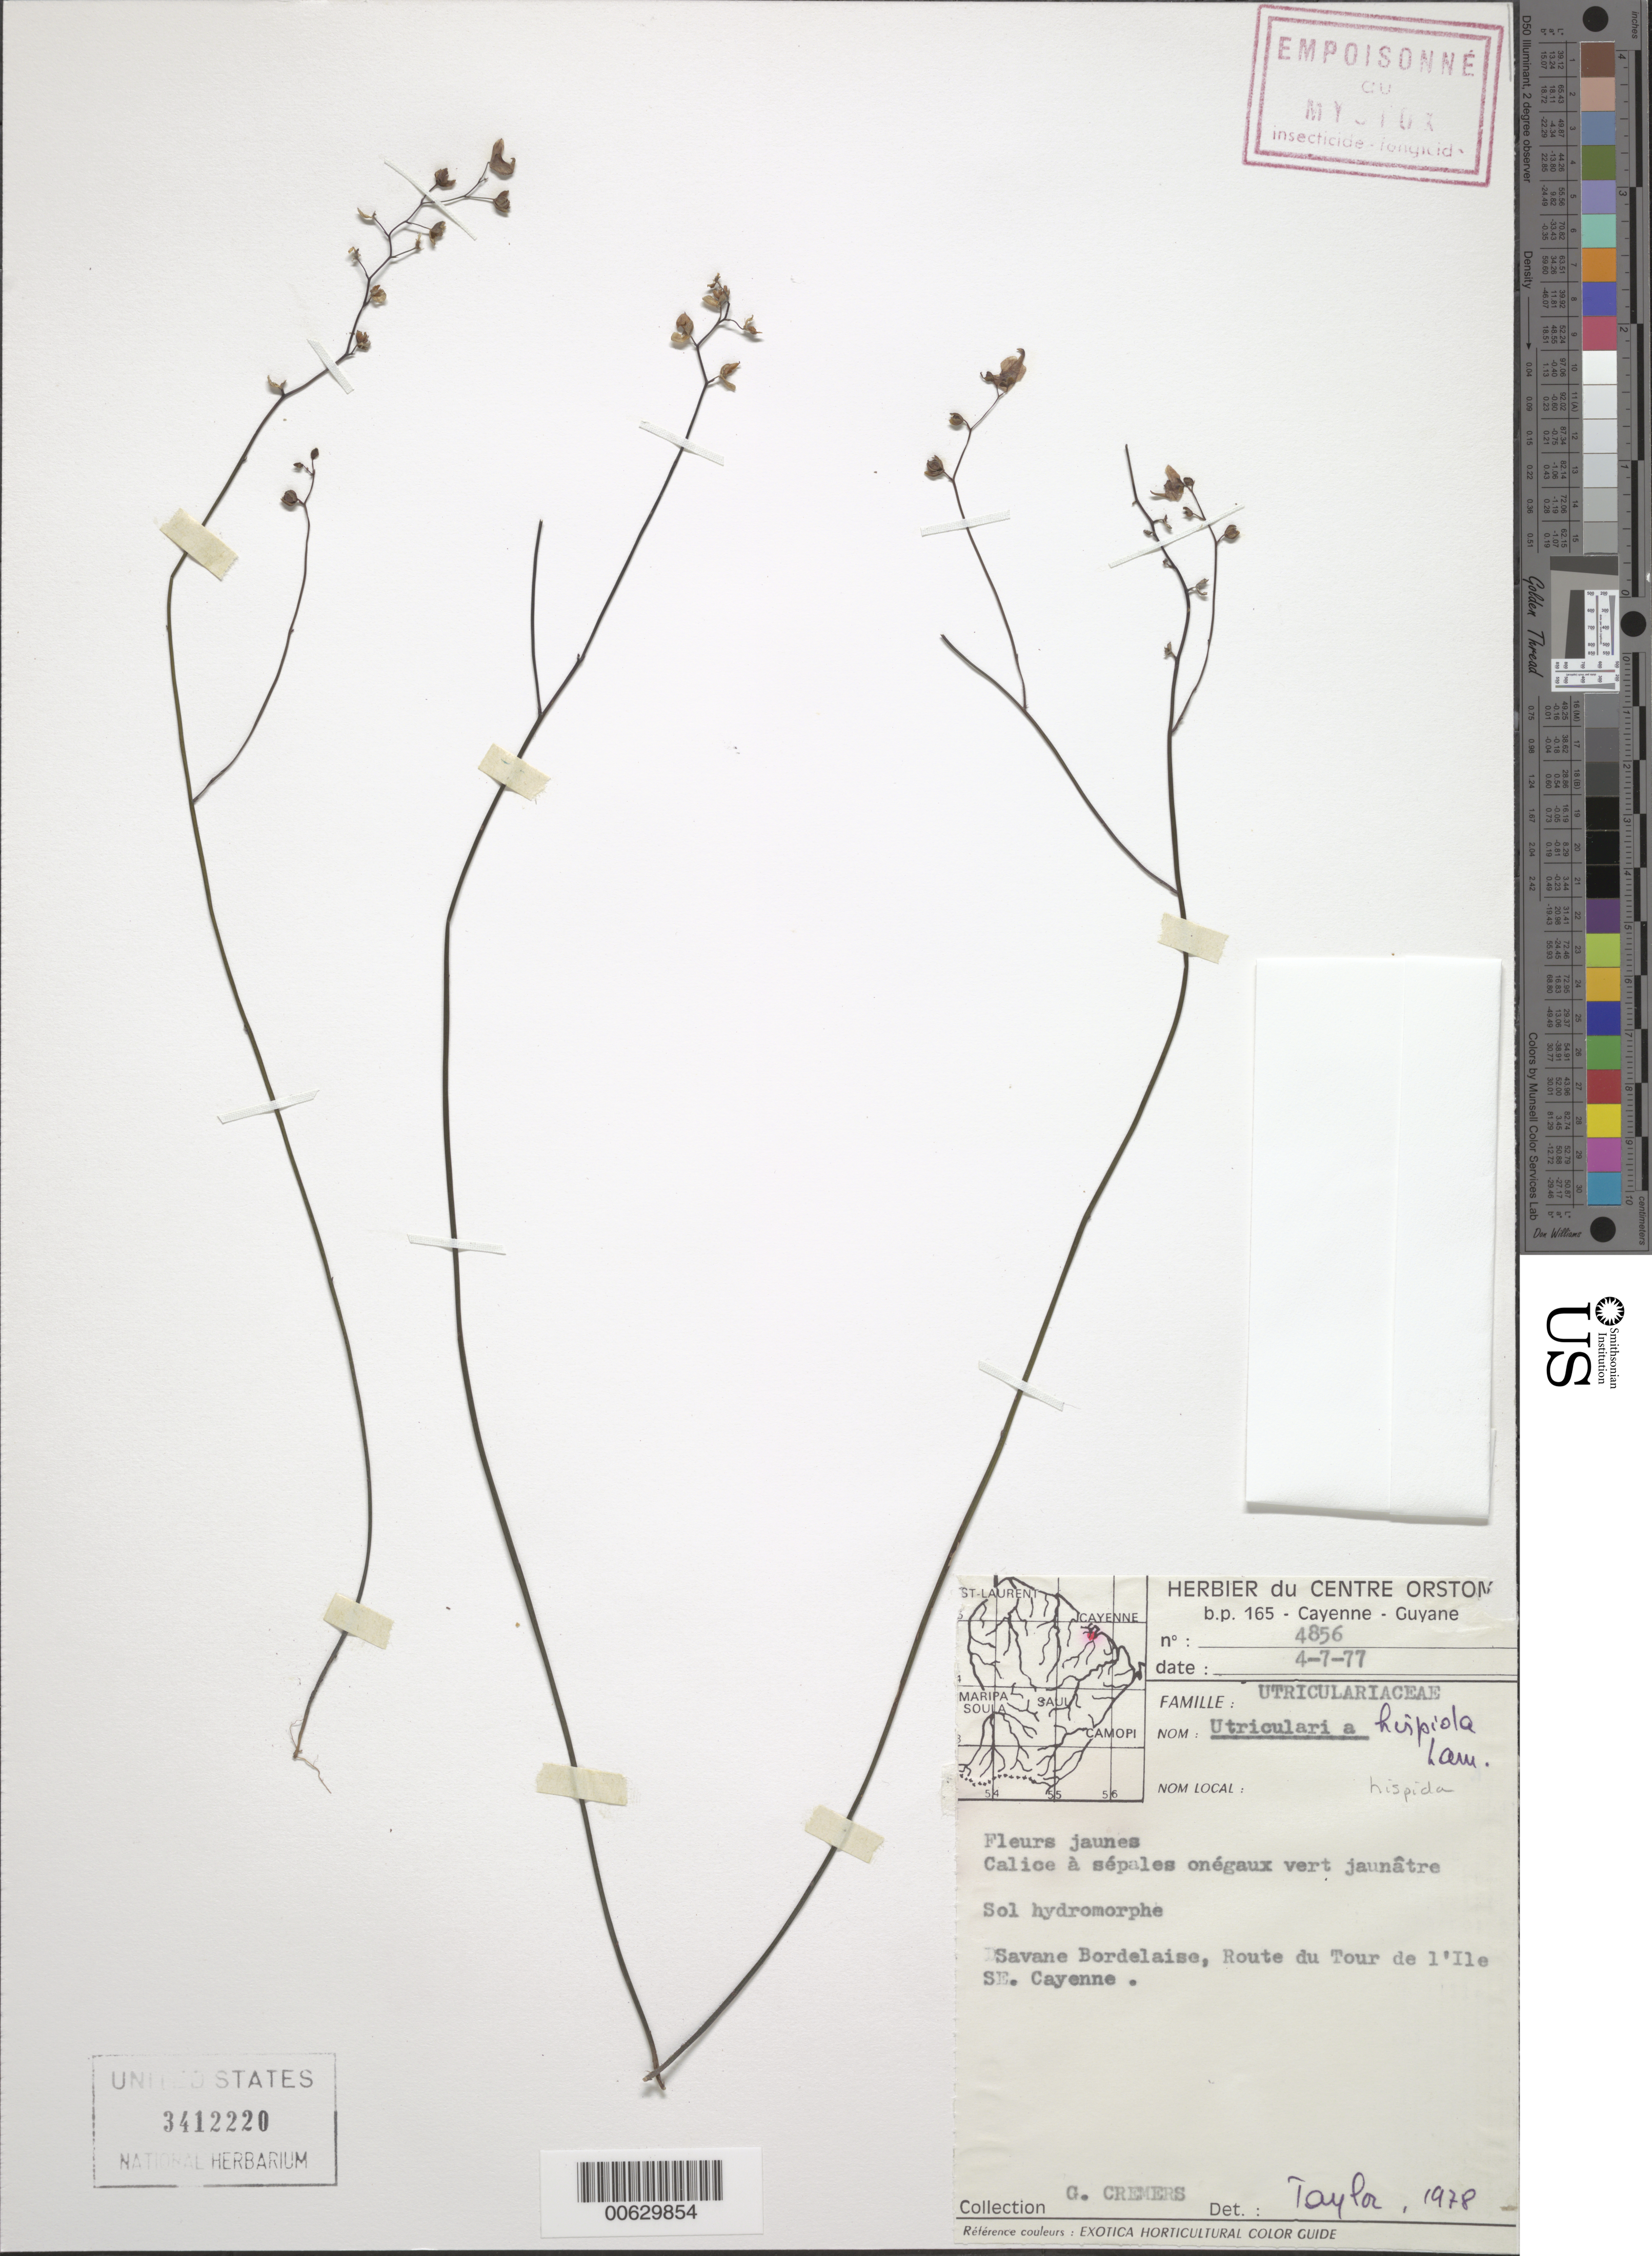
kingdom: Plantae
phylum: Tracheophyta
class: Magnoliopsida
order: Lamiales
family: Lentibulariaceae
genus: Utricularia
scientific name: Utricularia hispida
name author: Lam.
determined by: Taylor, --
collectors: G. Cremers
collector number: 4856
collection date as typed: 4-Jul-77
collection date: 1977-07-04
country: French Guiana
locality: Savane Bordelaise, route du tour d'Ile SE Cayenne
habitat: Sol hydormorphe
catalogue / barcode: US 3412220